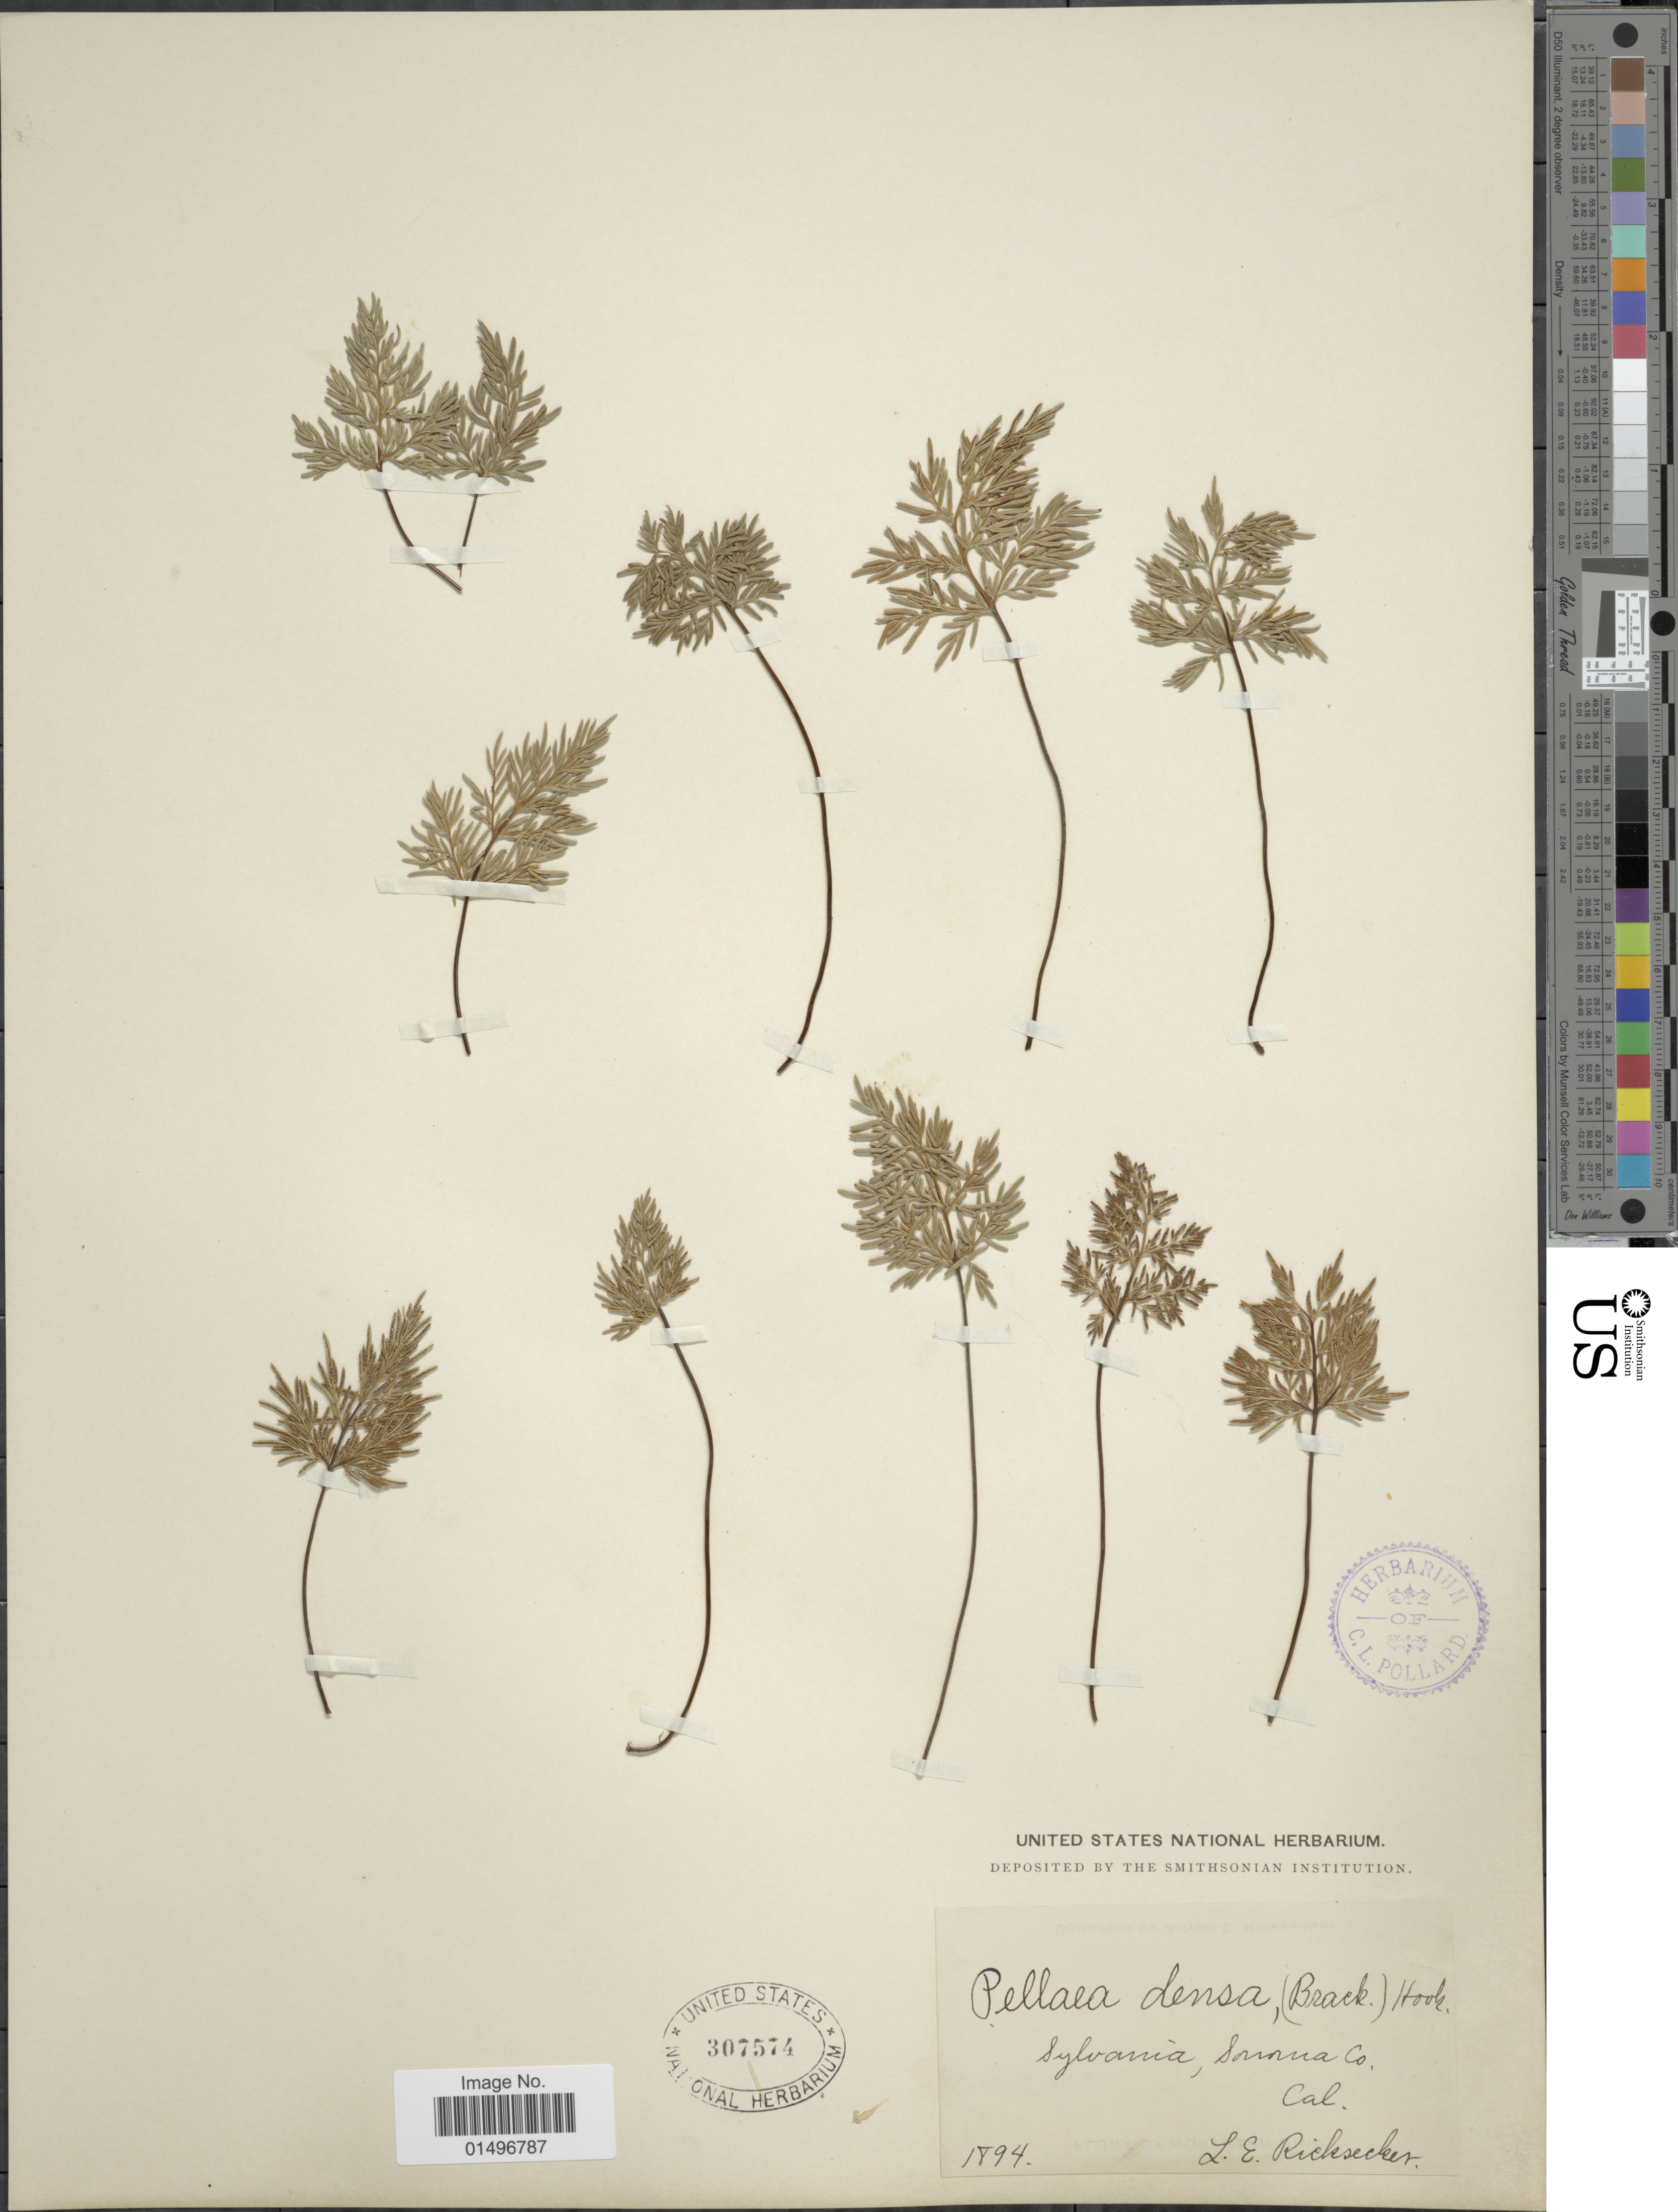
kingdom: Plantae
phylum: Tracheophyta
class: Polypodiopsida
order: Polypodiales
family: Pteridaceae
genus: Aspidotis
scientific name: Aspidotis densa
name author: (Brack.) Lellinger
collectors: L. A. Ricksecker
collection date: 1894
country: United States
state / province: California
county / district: Sonoma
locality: California, Sylvania, Sonoma Co.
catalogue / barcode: US 307574